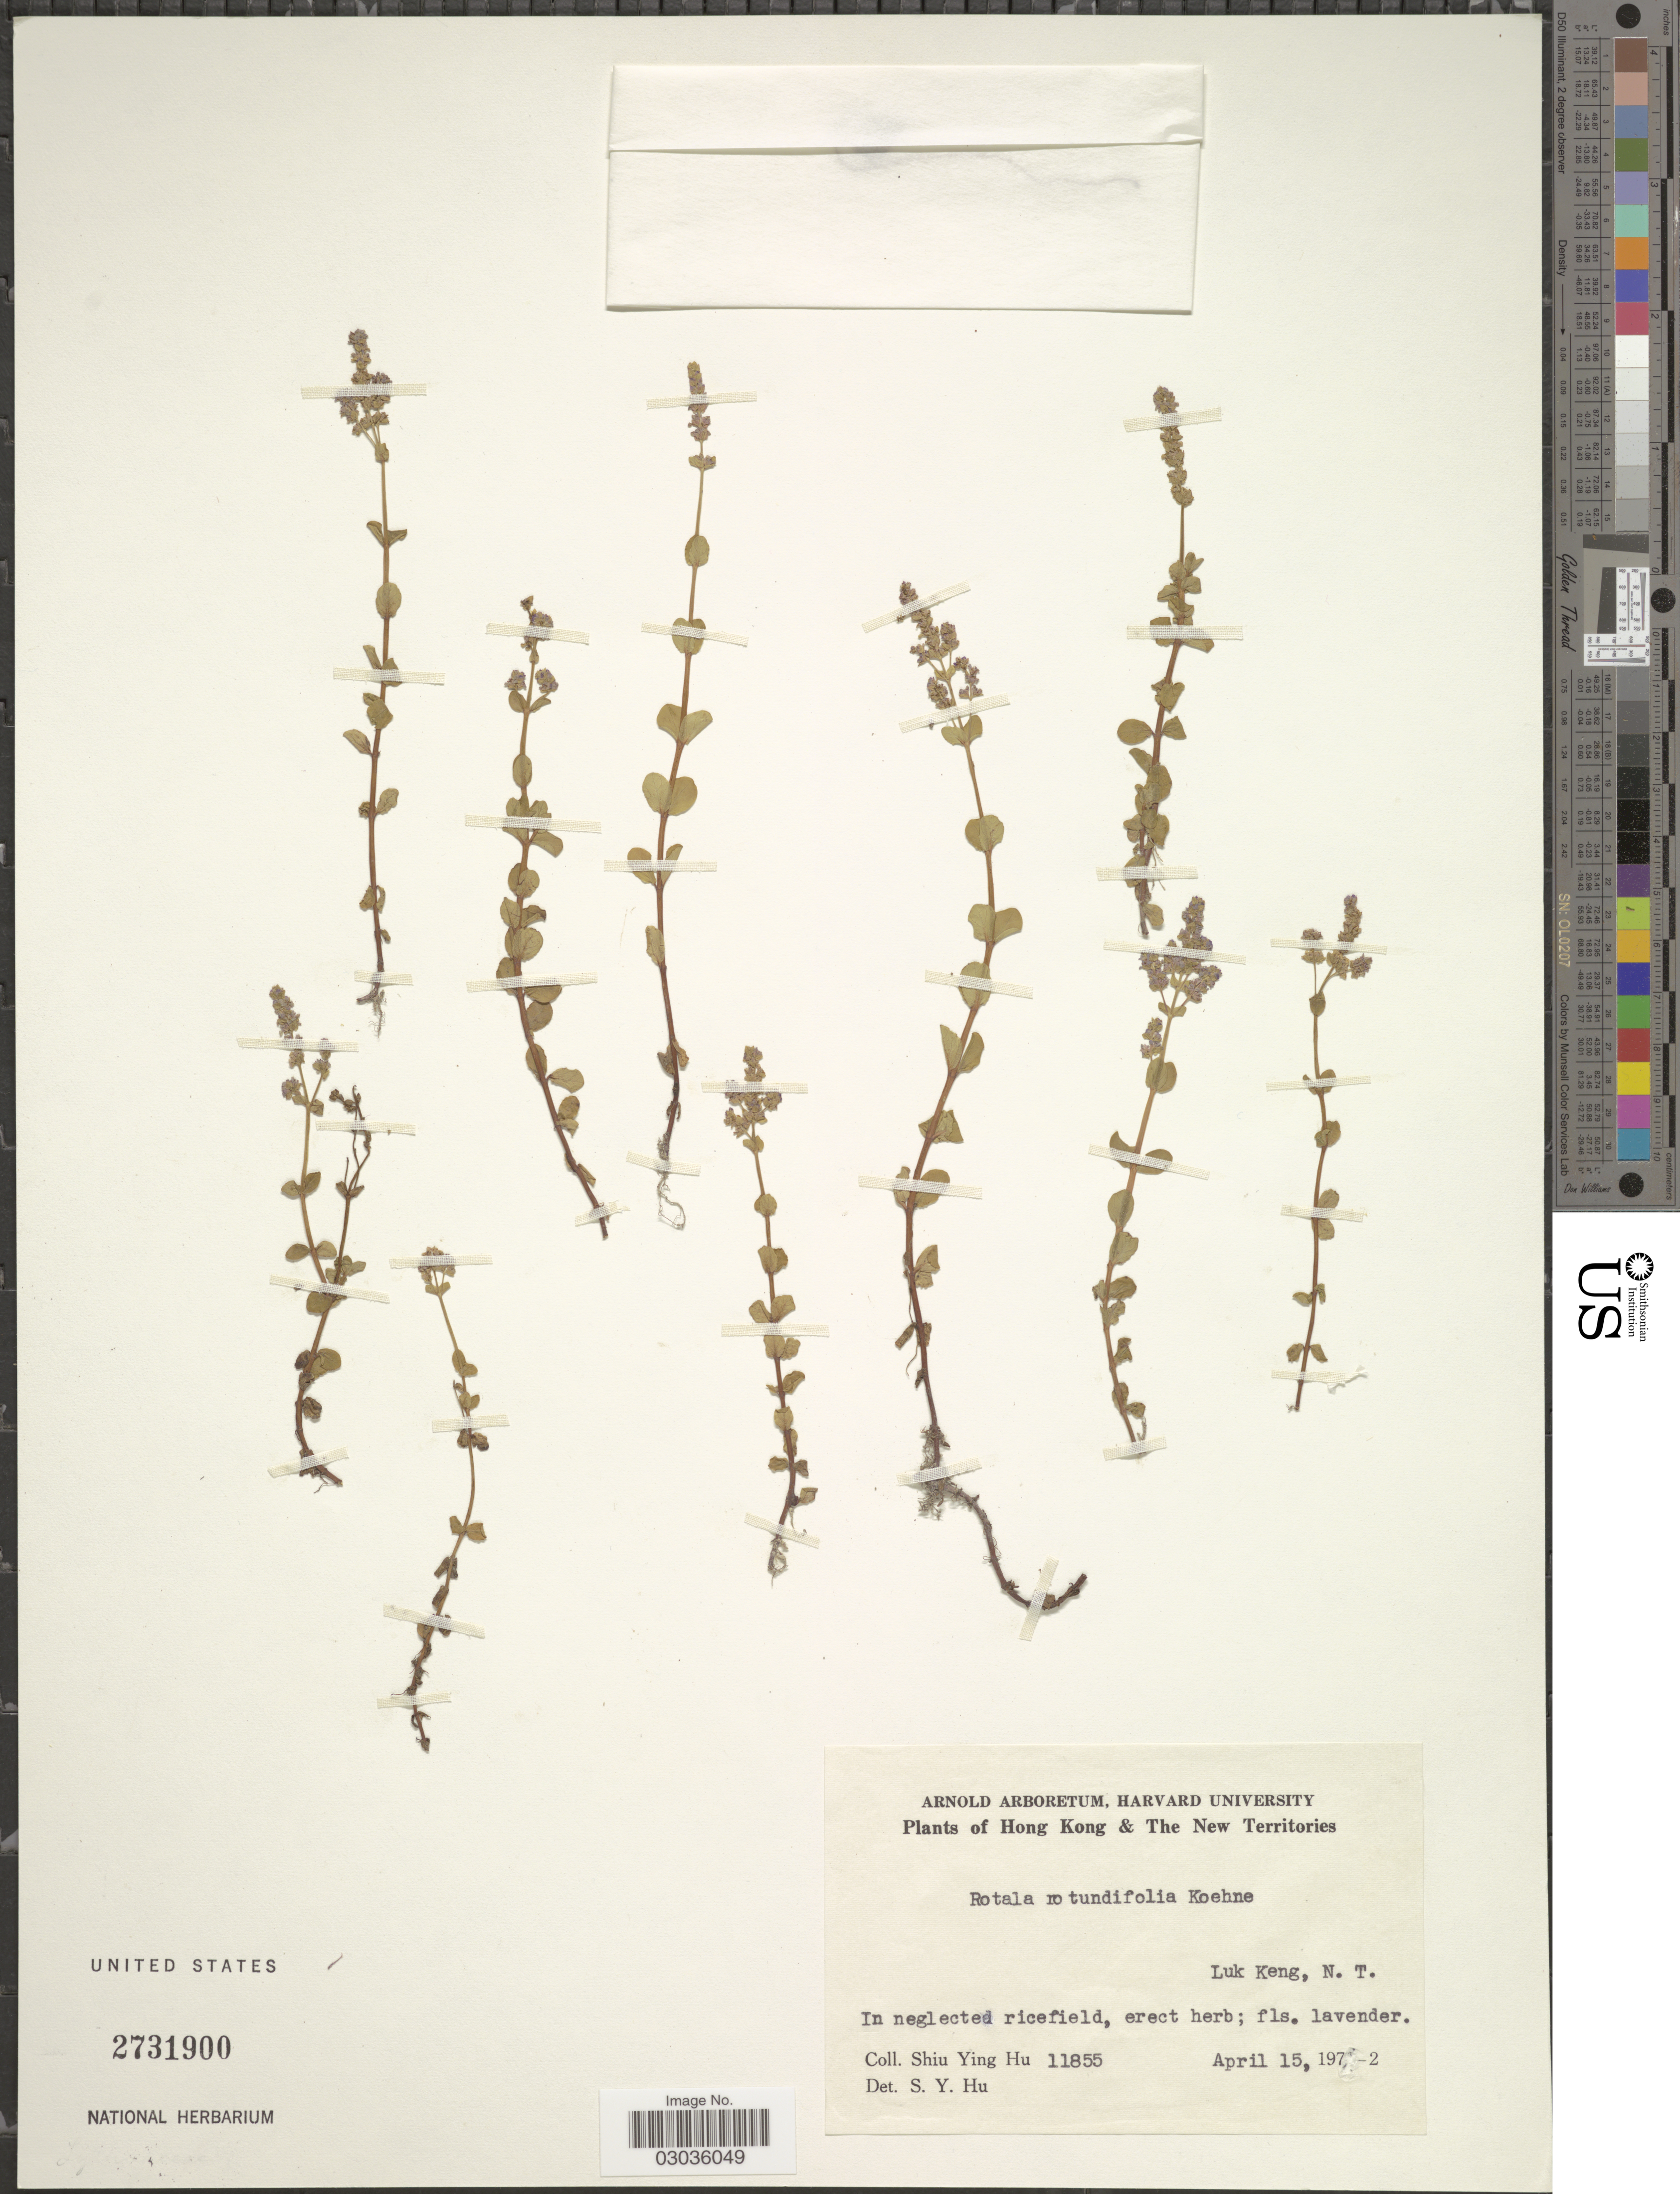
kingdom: Plantae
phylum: Tracheophyta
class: Magnoliopsida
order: Myrtales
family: Lythraceae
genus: Rotala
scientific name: Rotala rotundifolia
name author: (Buch.-Ham. & Roxb.) Koehne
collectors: S. Y. Hu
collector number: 11855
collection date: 1972-04-15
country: China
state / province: Hong Kong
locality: The New Territories, Luk Keng.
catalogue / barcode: US 2731900